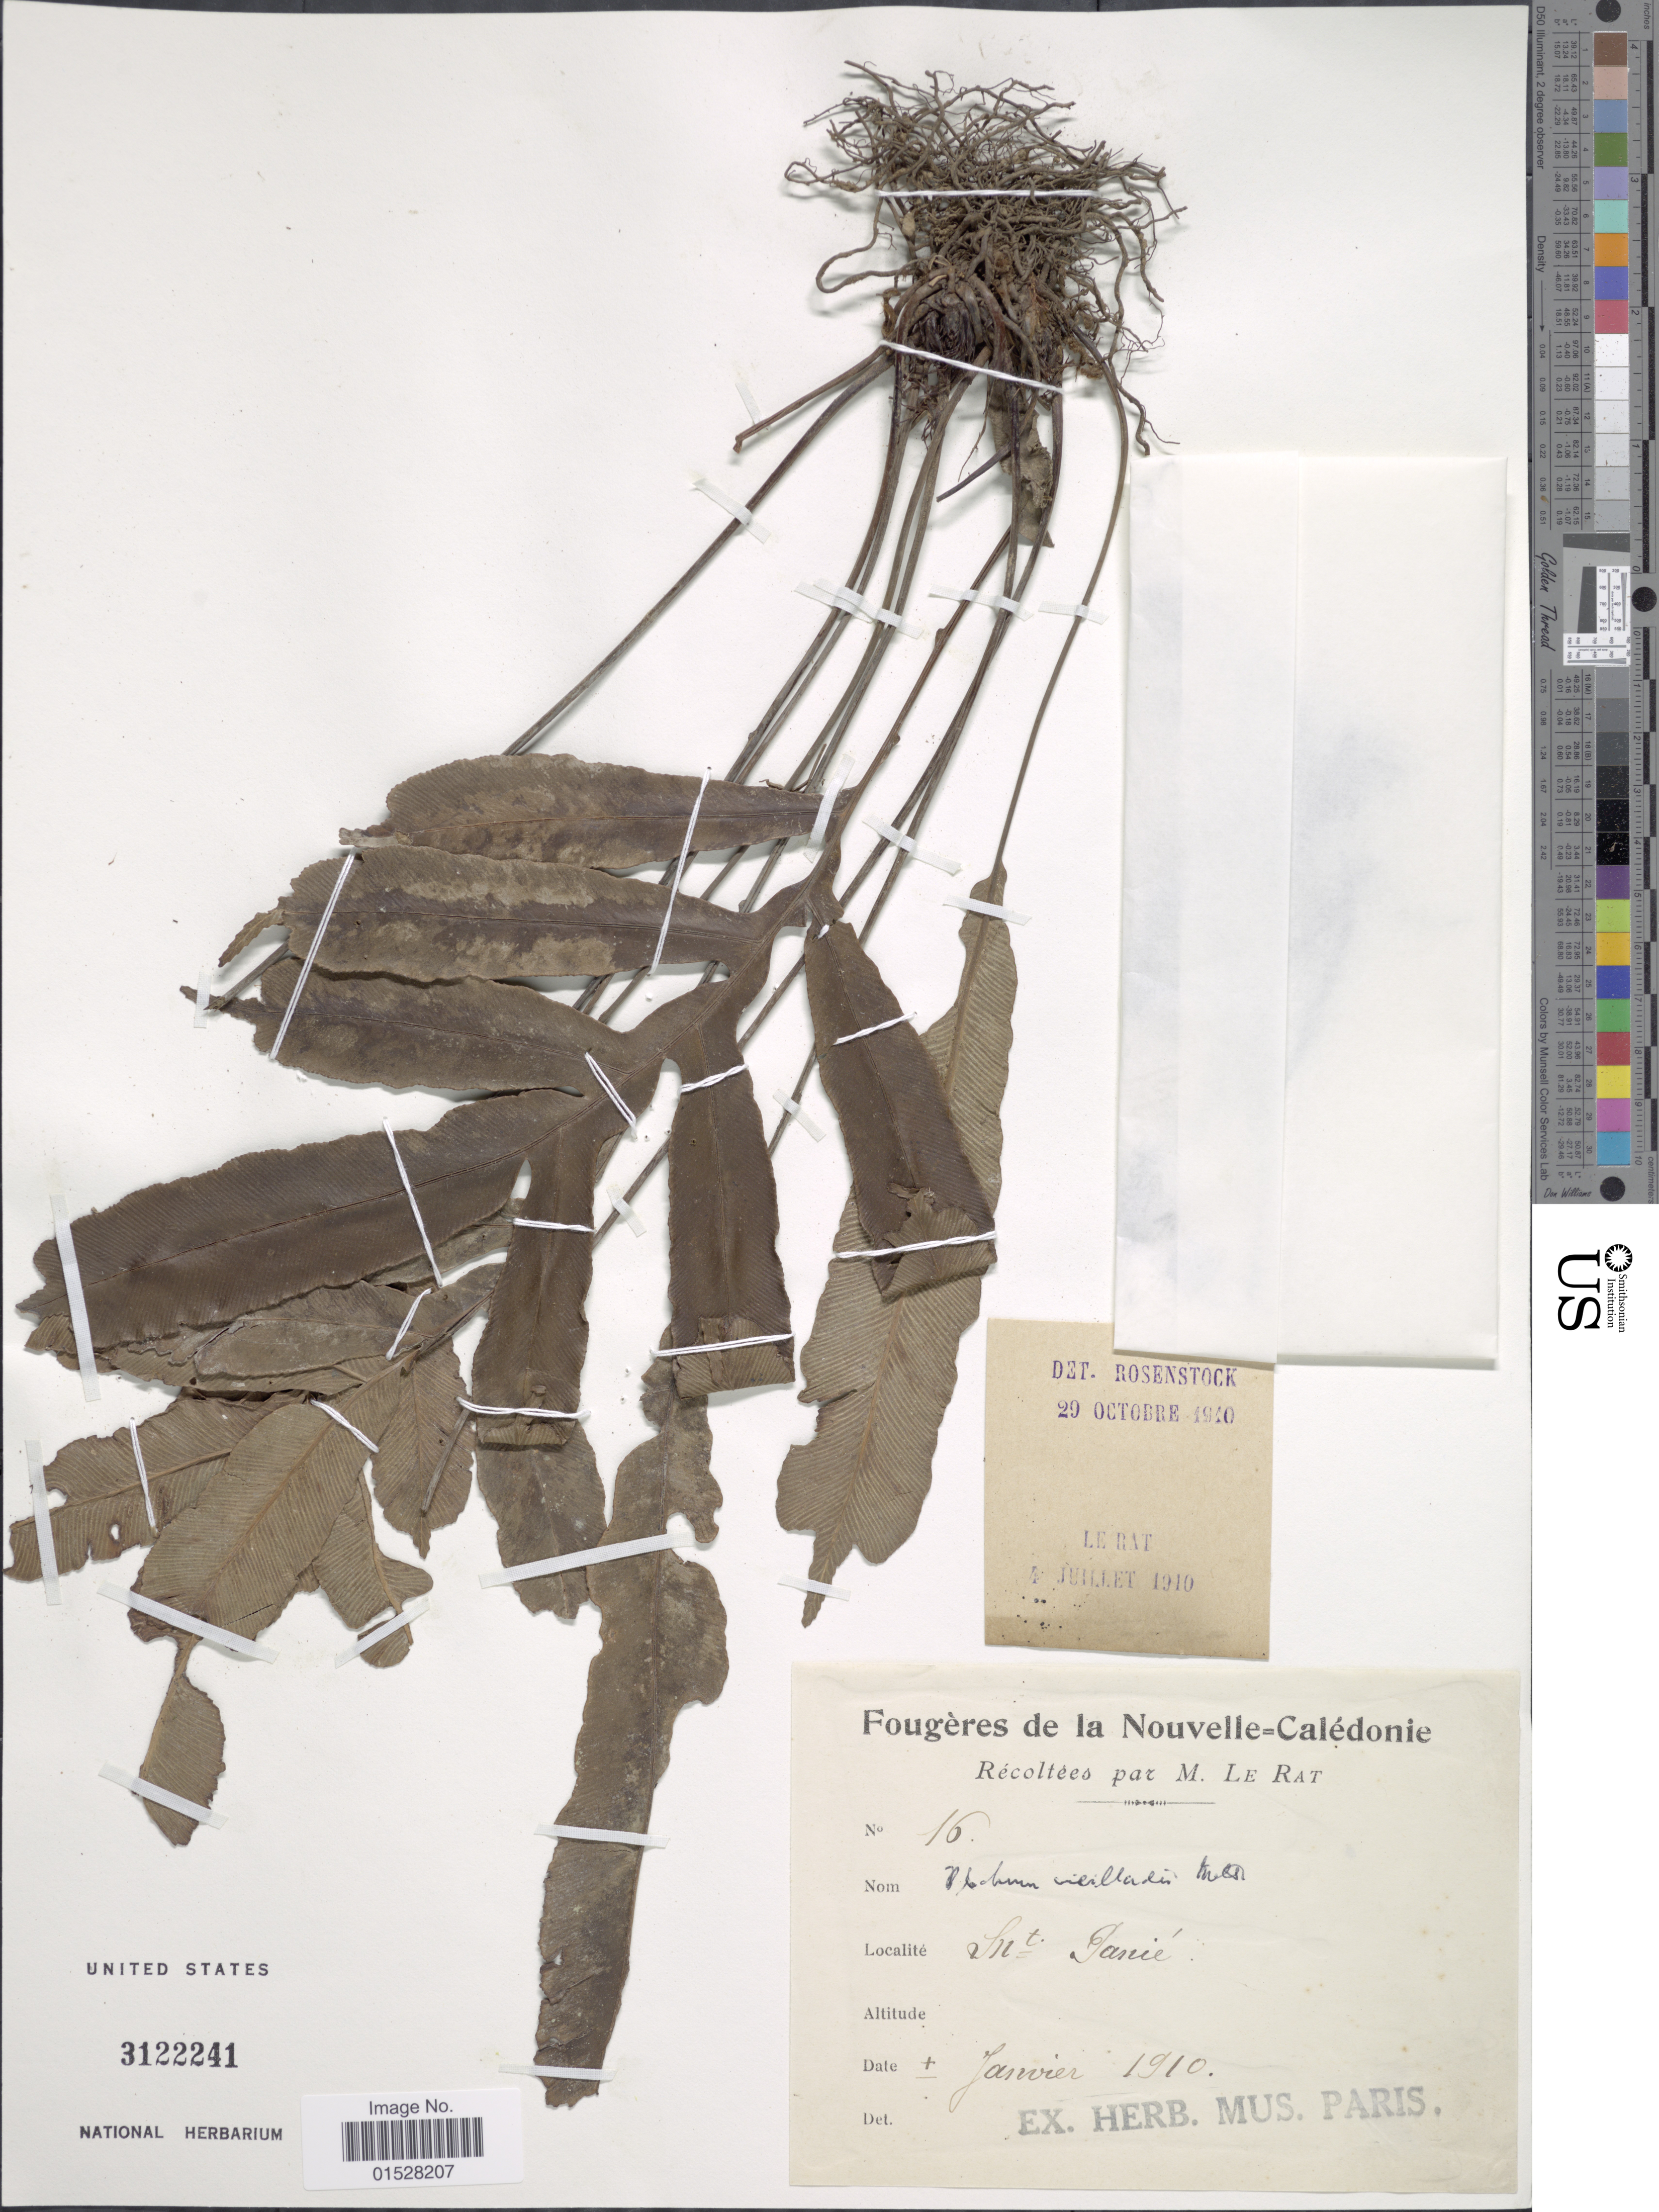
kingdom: Plantae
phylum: Tracheophyta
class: Polypodiopsida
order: Polypodiales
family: Blechnaceae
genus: Blechnum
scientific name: Blechnum vieillardii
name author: Mett.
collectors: M. Rat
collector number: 16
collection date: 1910-01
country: New Caledonia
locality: Mt. Janie. [interpreted]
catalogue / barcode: US 3122241